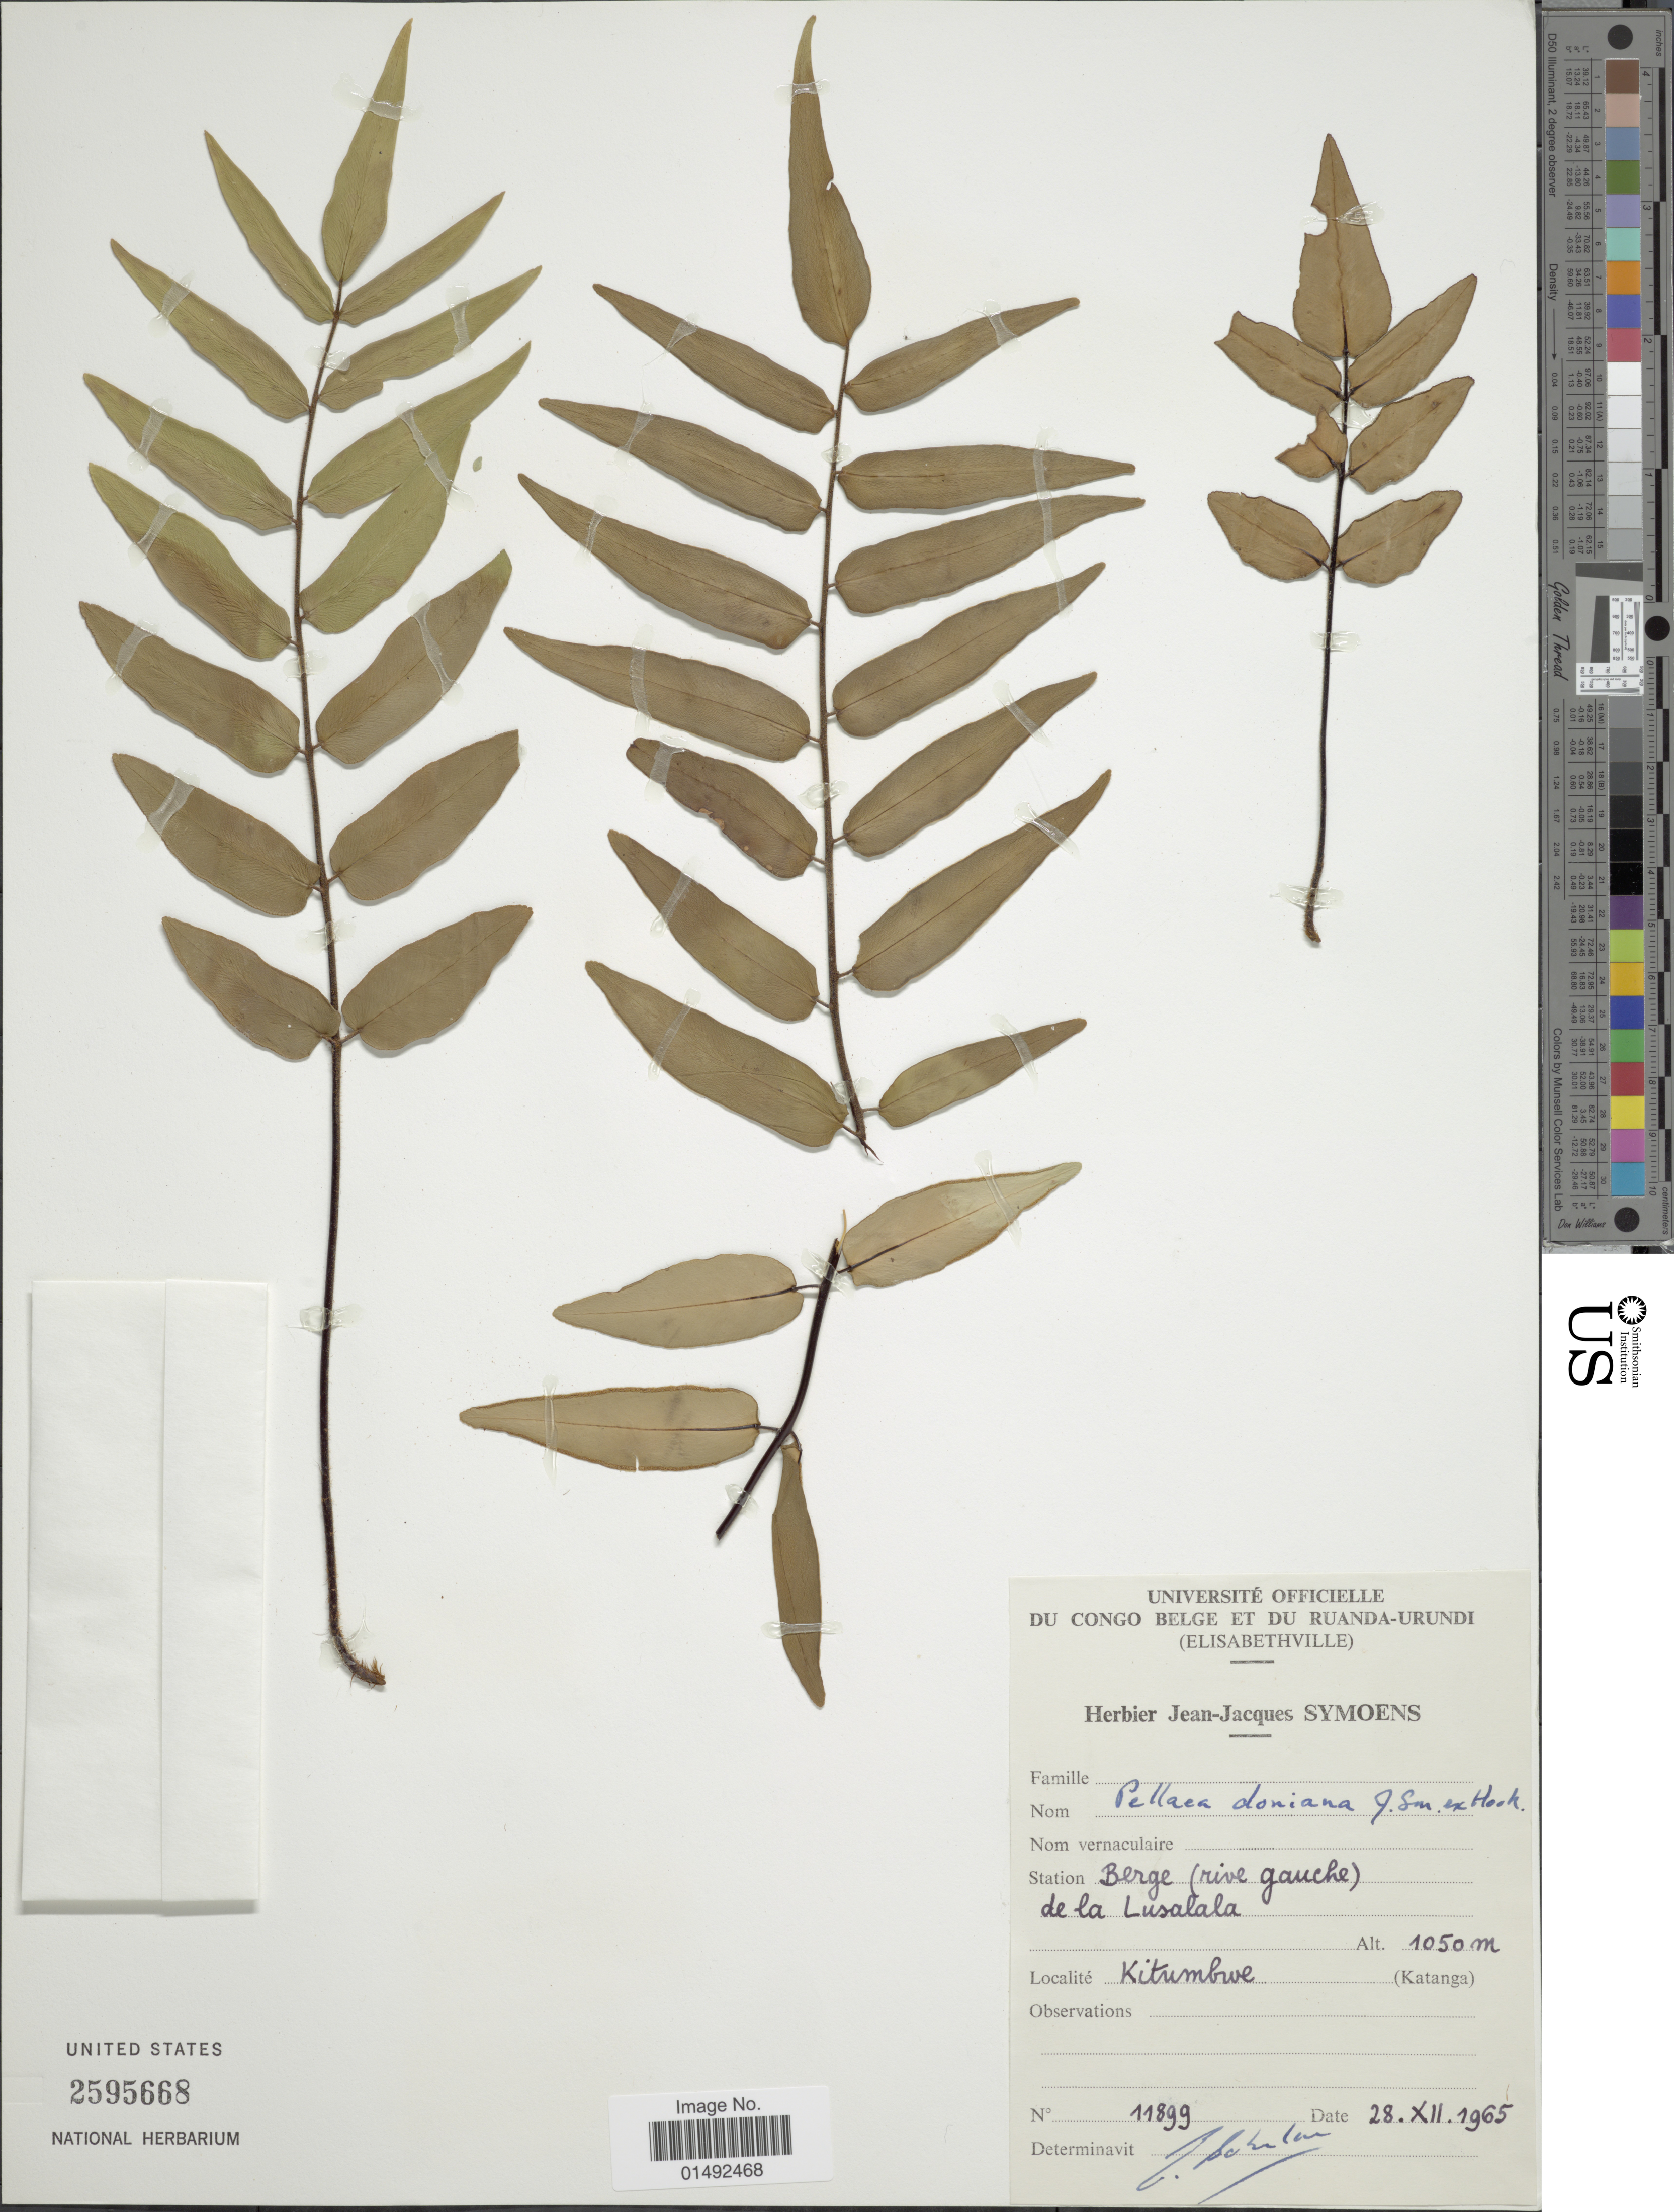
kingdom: Plantae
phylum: Tracheophyta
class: Polypodiopsida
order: Polypodiales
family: Pteridaceae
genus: Pellaea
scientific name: Pellaea doniana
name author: Hook.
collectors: ex herb. Jean-Jacques Symoens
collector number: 11899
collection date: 1965-12-28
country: Congo, Democratic Republic of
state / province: Haut-Katanga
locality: Station Berge (rive gauche) de la Lusalala, Kitumbwe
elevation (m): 1050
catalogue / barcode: US 2595668